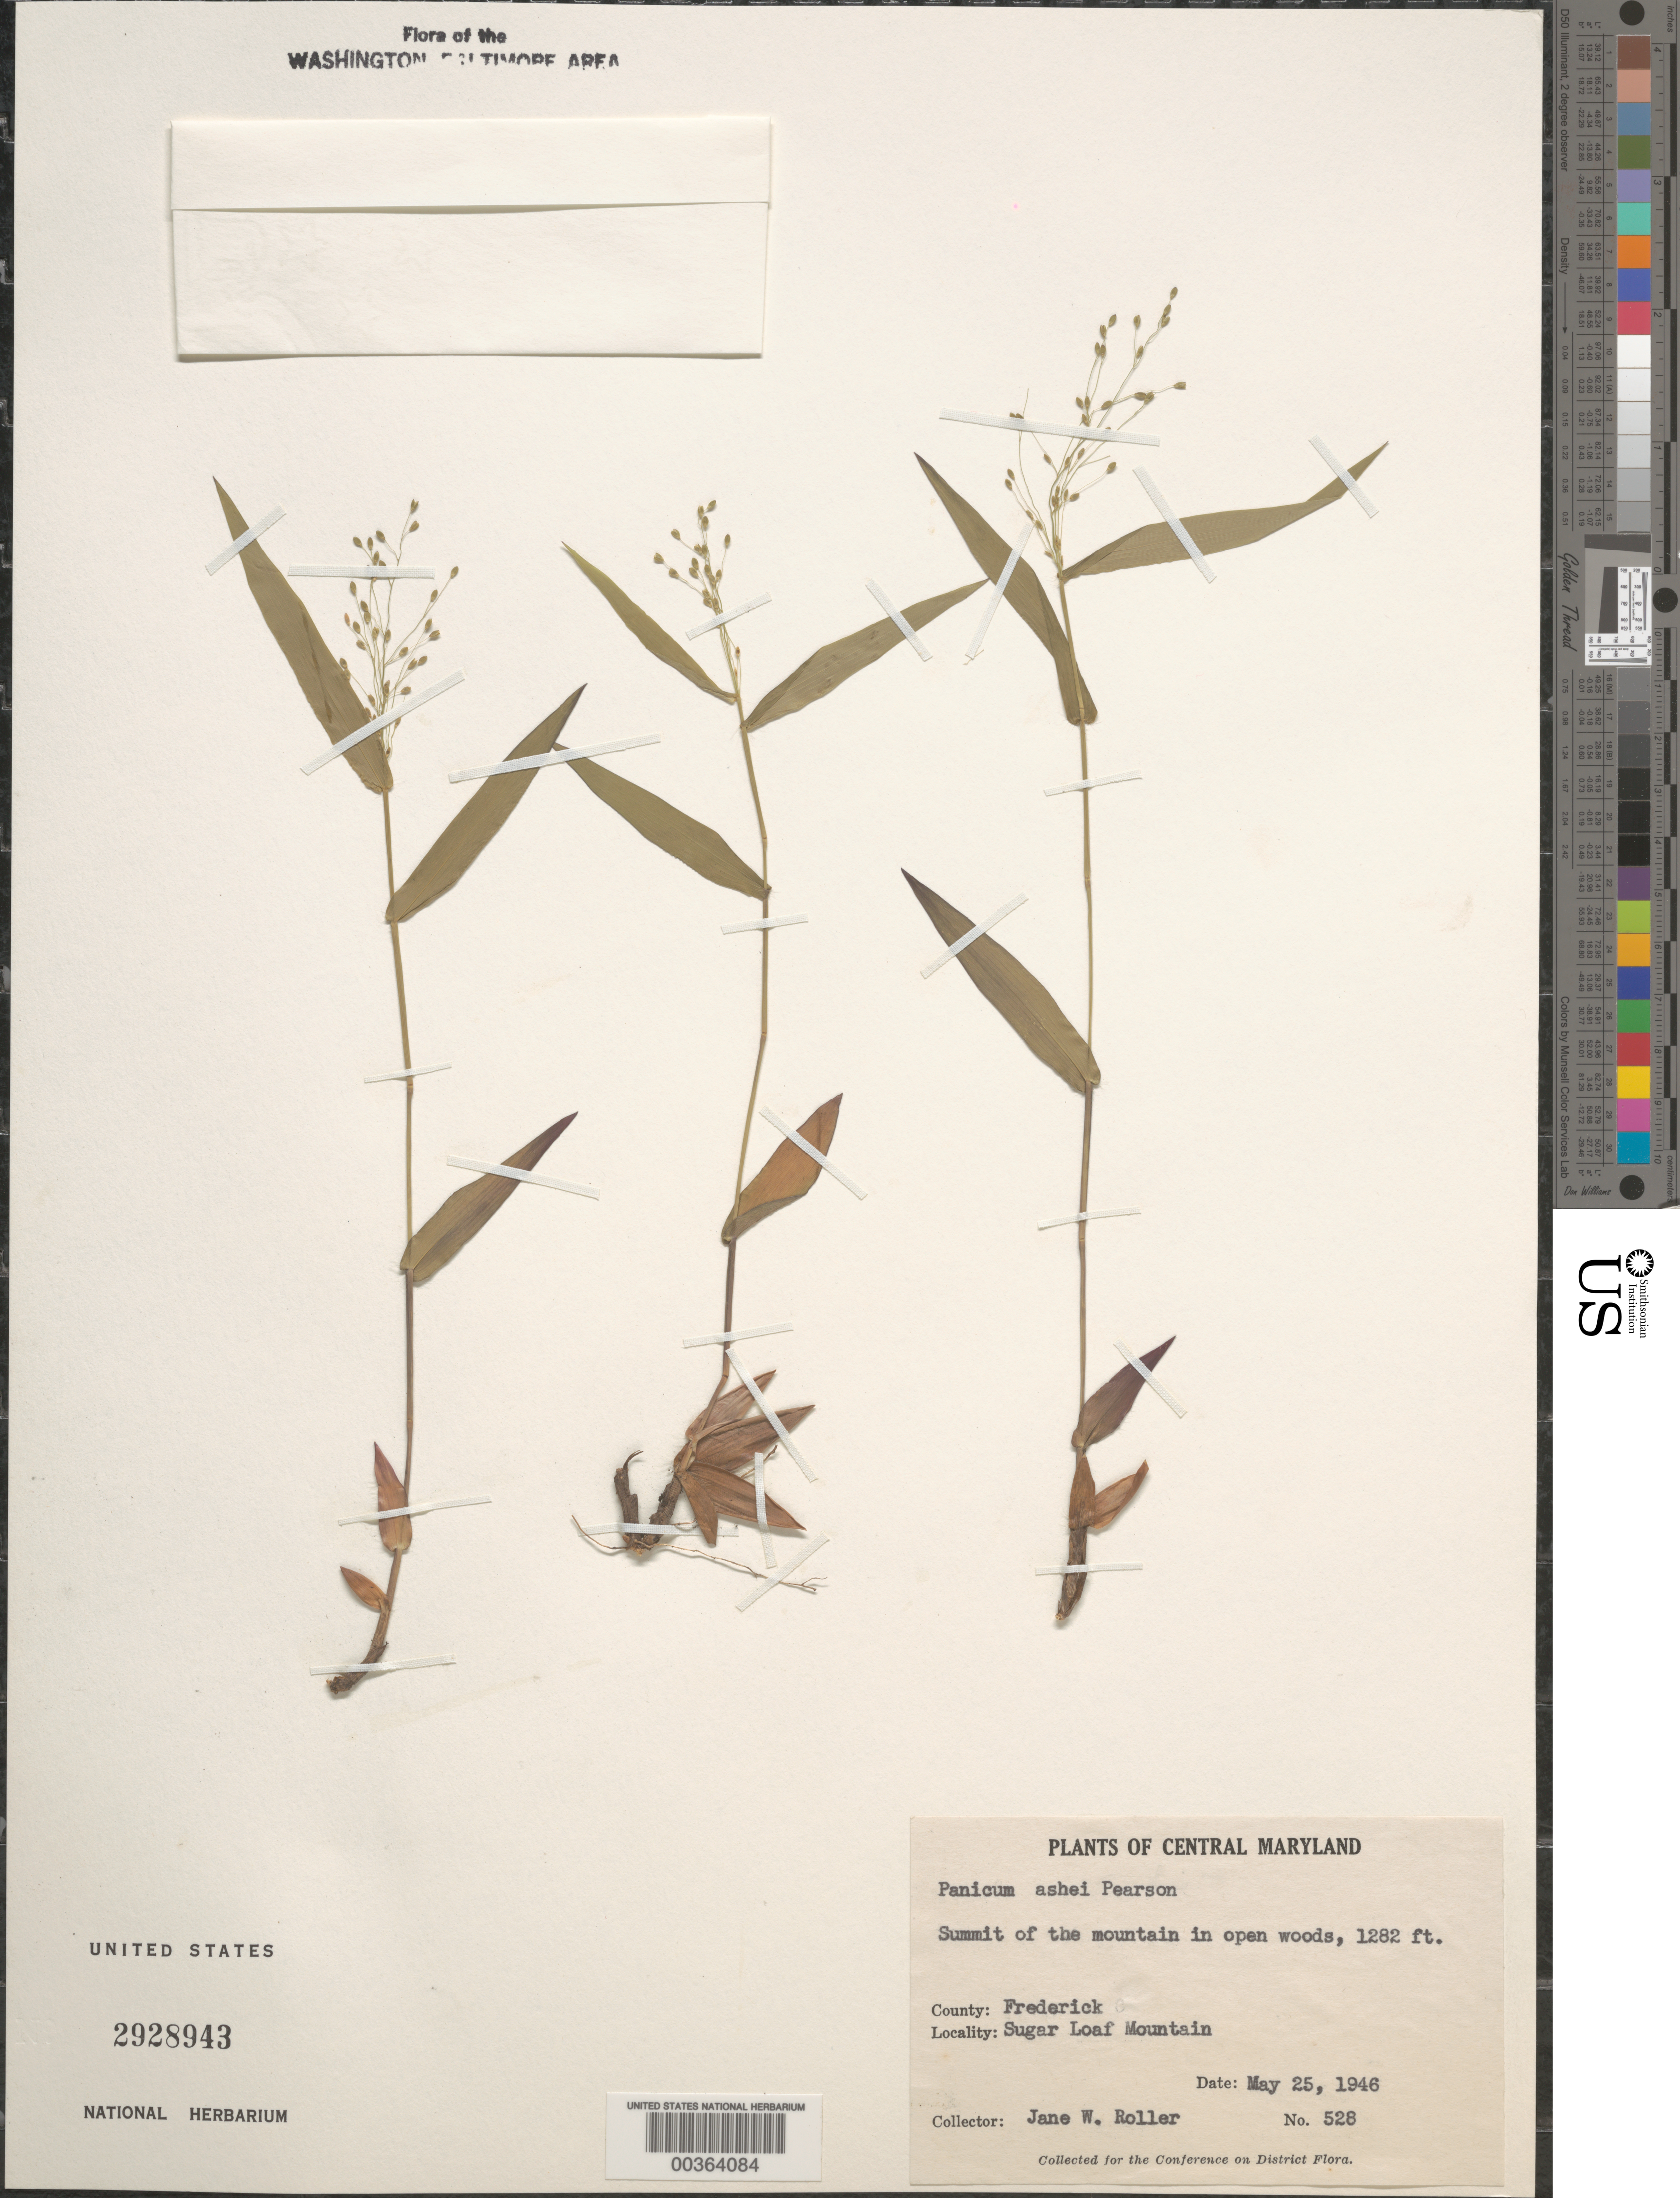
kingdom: Plantae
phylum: Tracheophyta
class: Liliopsida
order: Poales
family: Poaceae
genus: Dichanthelium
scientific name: Dichanthelium commutatum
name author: (Schult.) Gould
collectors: J. W. Roller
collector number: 528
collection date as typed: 25 May 1946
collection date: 1946-05-25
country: United States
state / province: Maryland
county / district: Frederick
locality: Sugar Loaf Mountain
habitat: In open woods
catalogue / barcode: US 2928943